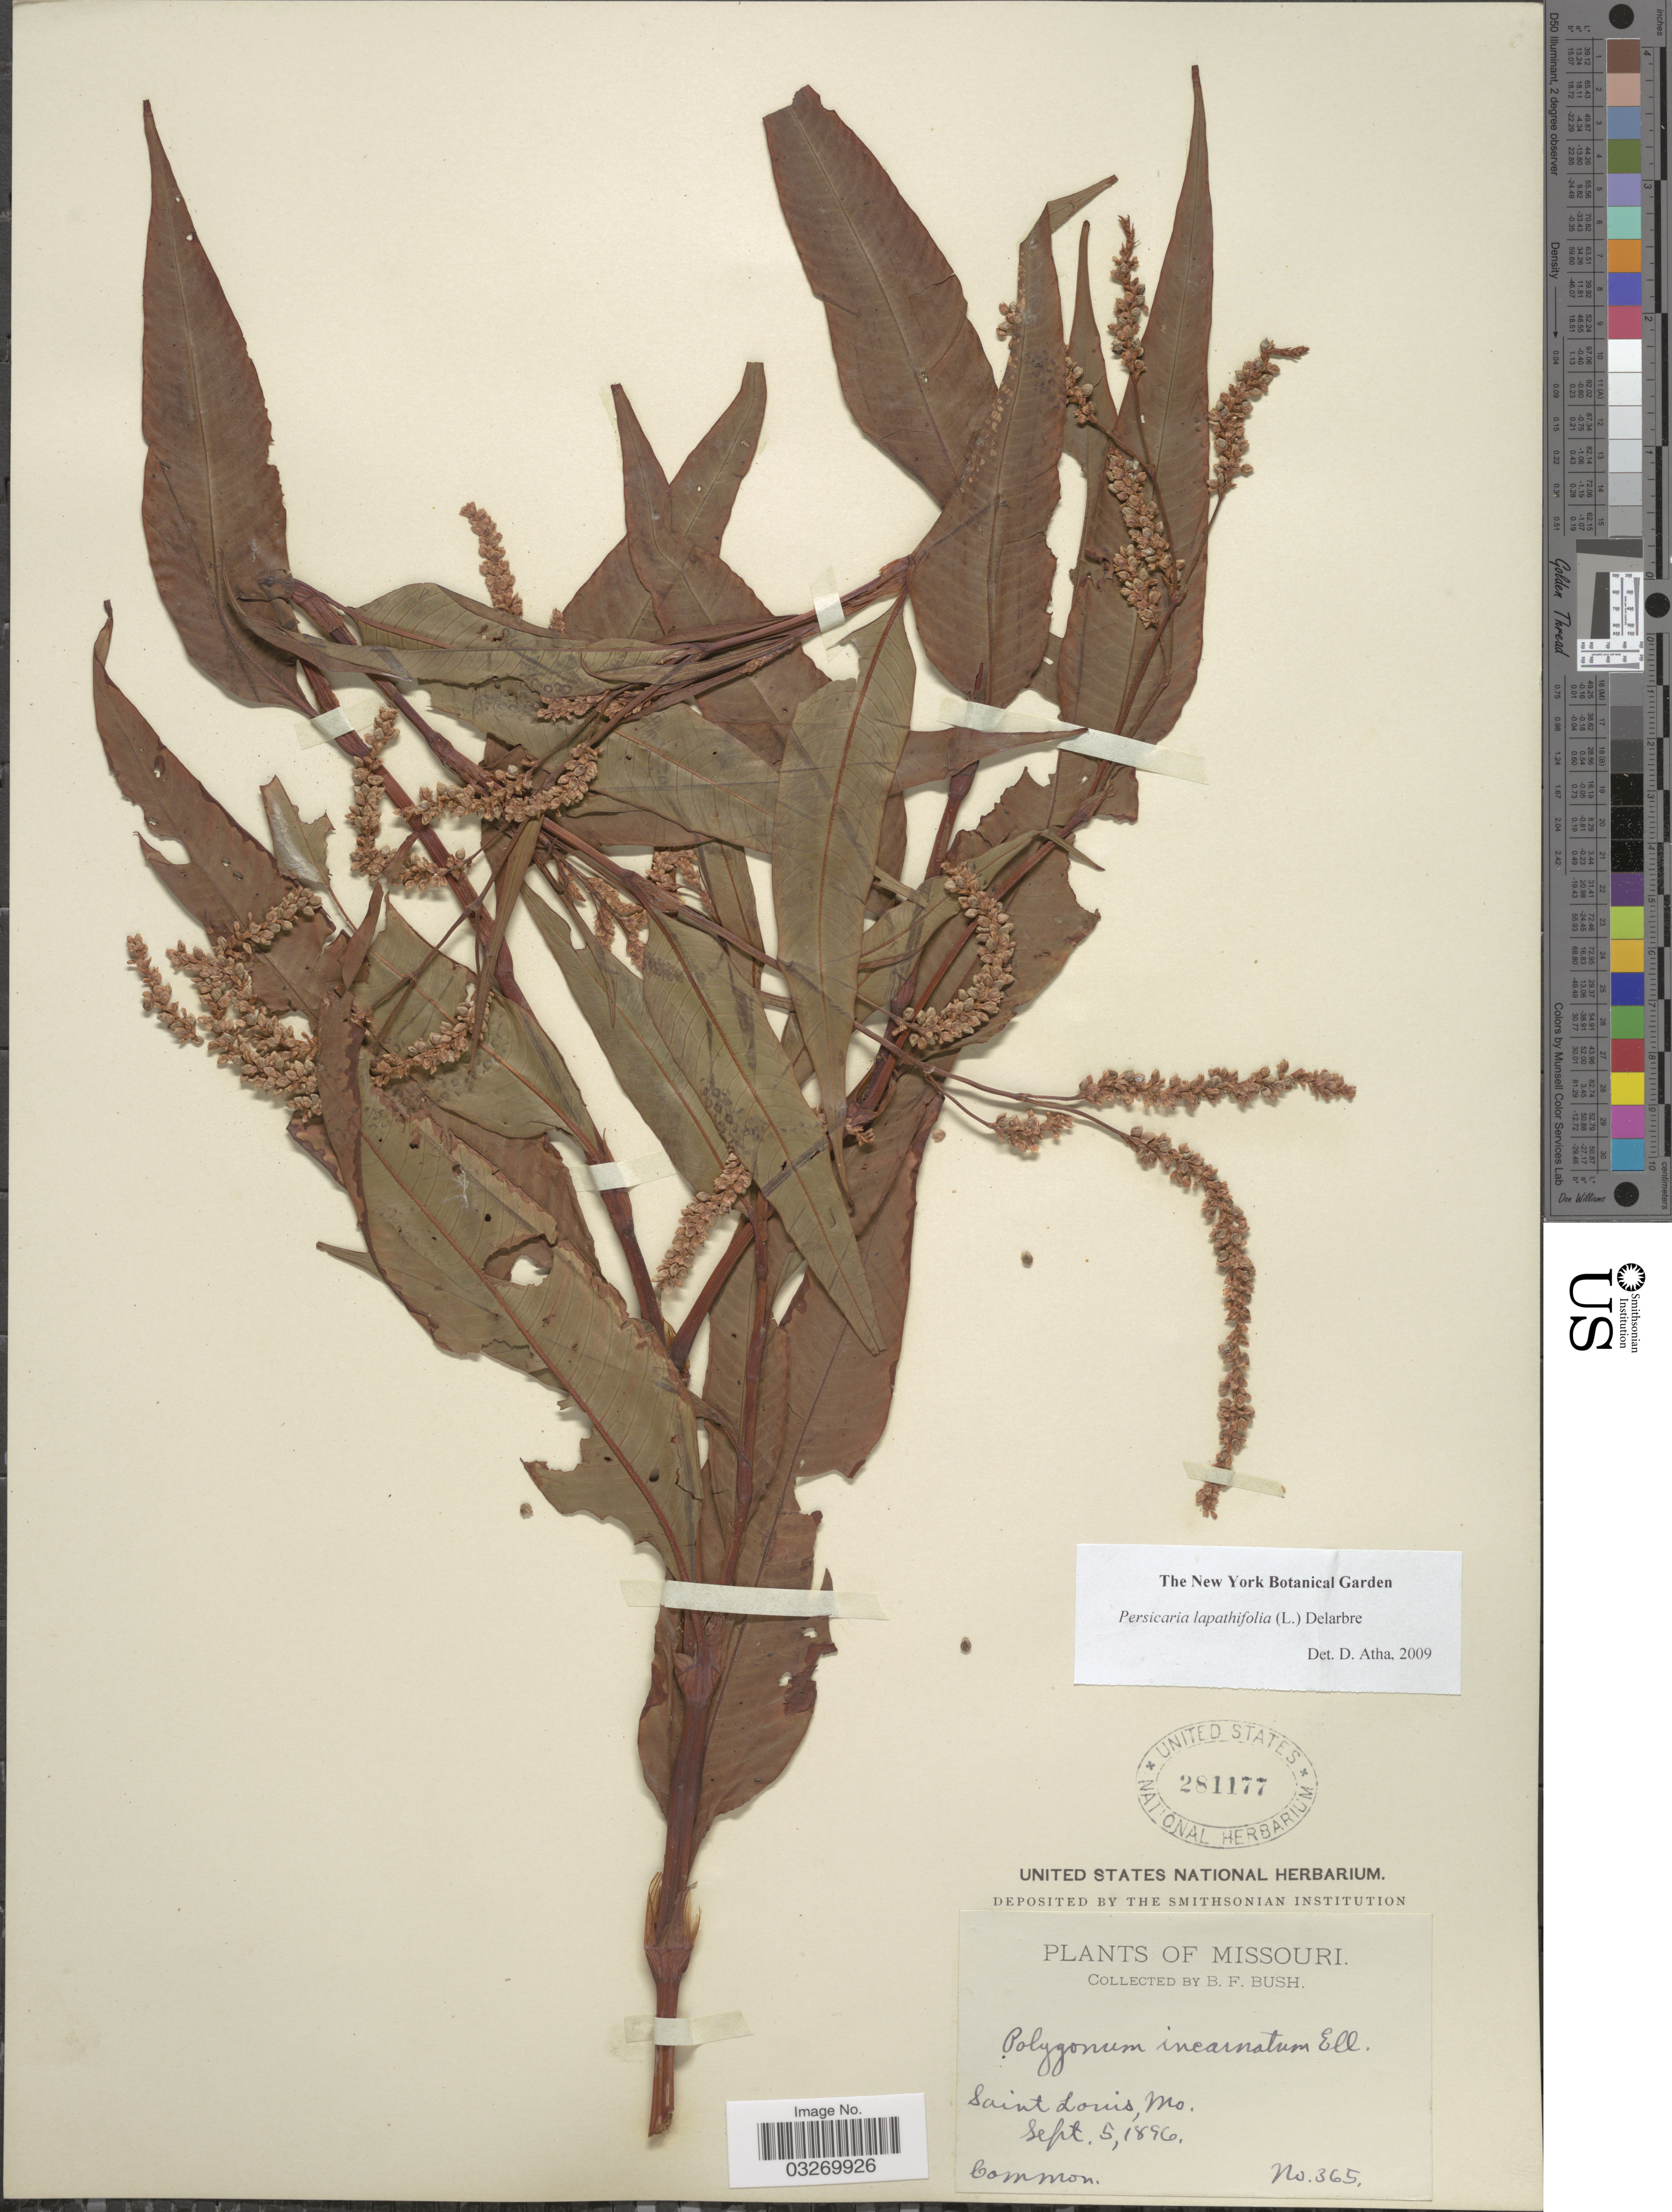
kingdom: Plantae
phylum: Tracheophyta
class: Magnoliopsida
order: Caryophyllales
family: Polygonaceae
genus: Persicaria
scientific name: Persicaria lapathifolia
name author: (L.) Delarbre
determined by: Atha, D. E.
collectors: B. F. Bush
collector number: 365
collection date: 1896-09-05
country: United States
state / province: Missouri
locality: Saint Louis.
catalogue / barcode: US 281177